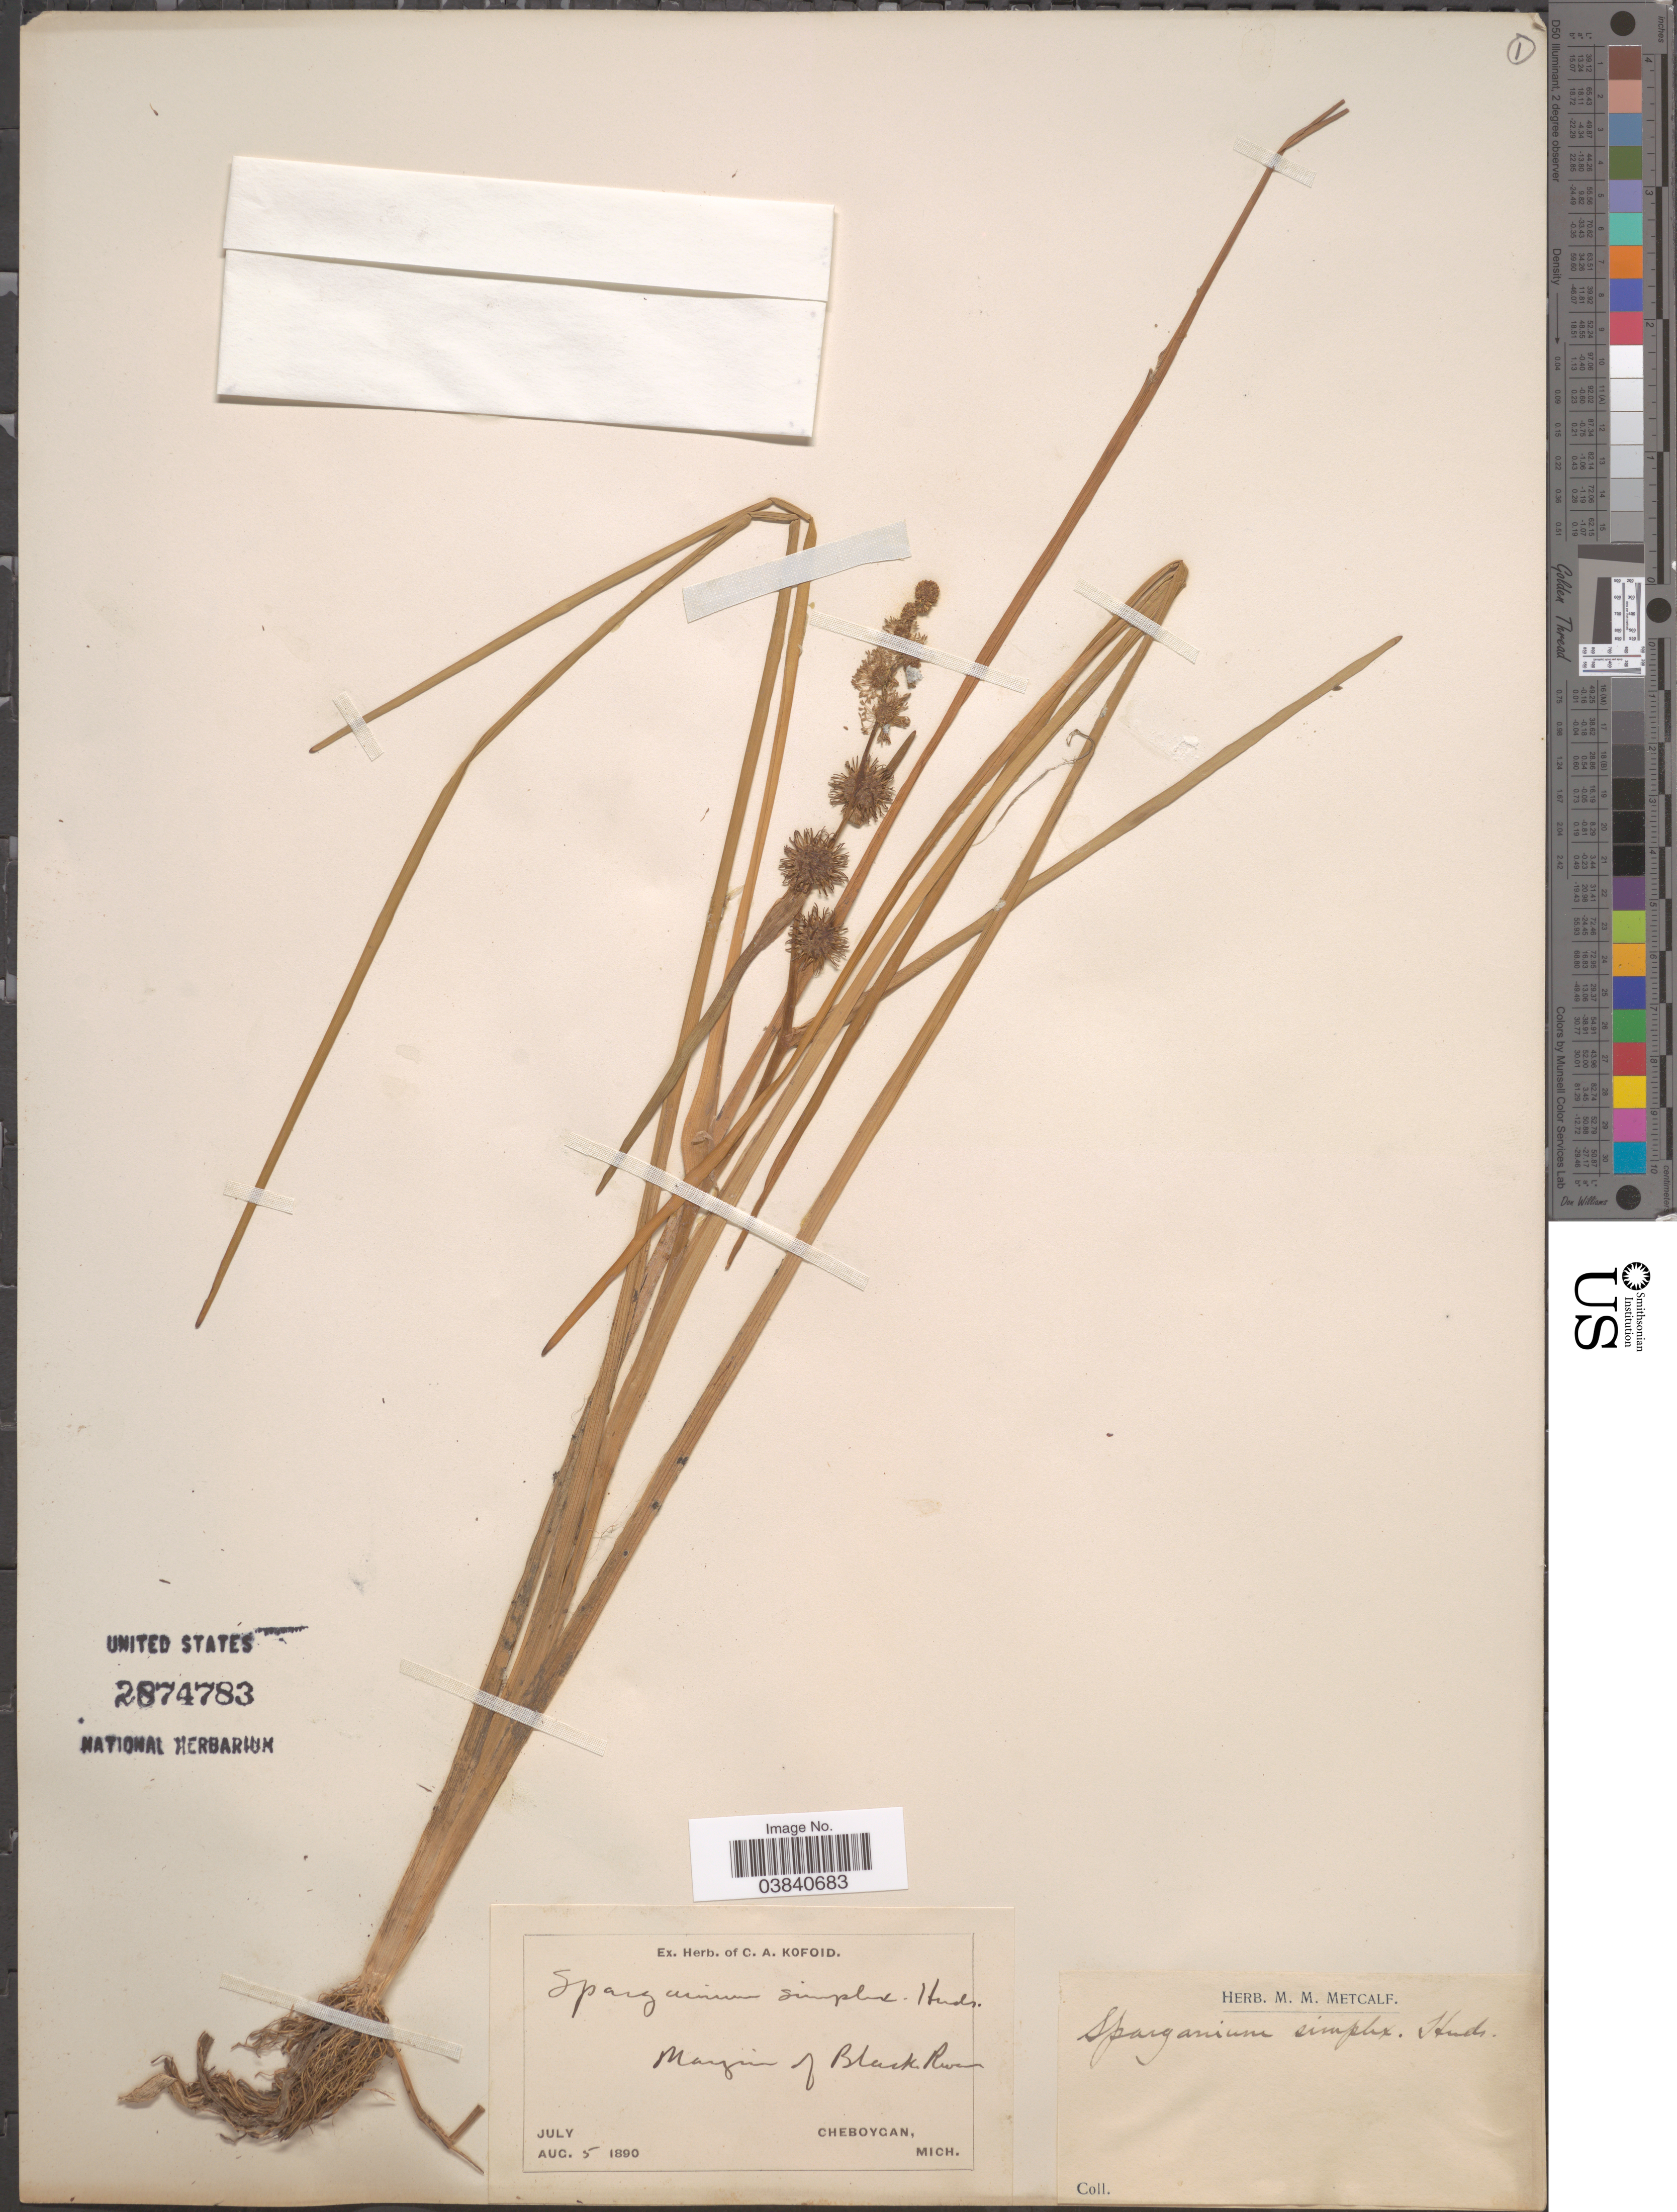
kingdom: Plantae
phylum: Tracheophyta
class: Liliopsida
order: Poales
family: Typhaceae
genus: Sparganium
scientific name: Sparganium simplex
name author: Huds.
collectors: Ex Herb. C. A. Kofoid & Ex herb. Metcalf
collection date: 1890-08-05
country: United States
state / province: Michigan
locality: Margin of Black River. Cheboygan.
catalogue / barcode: US 2874783